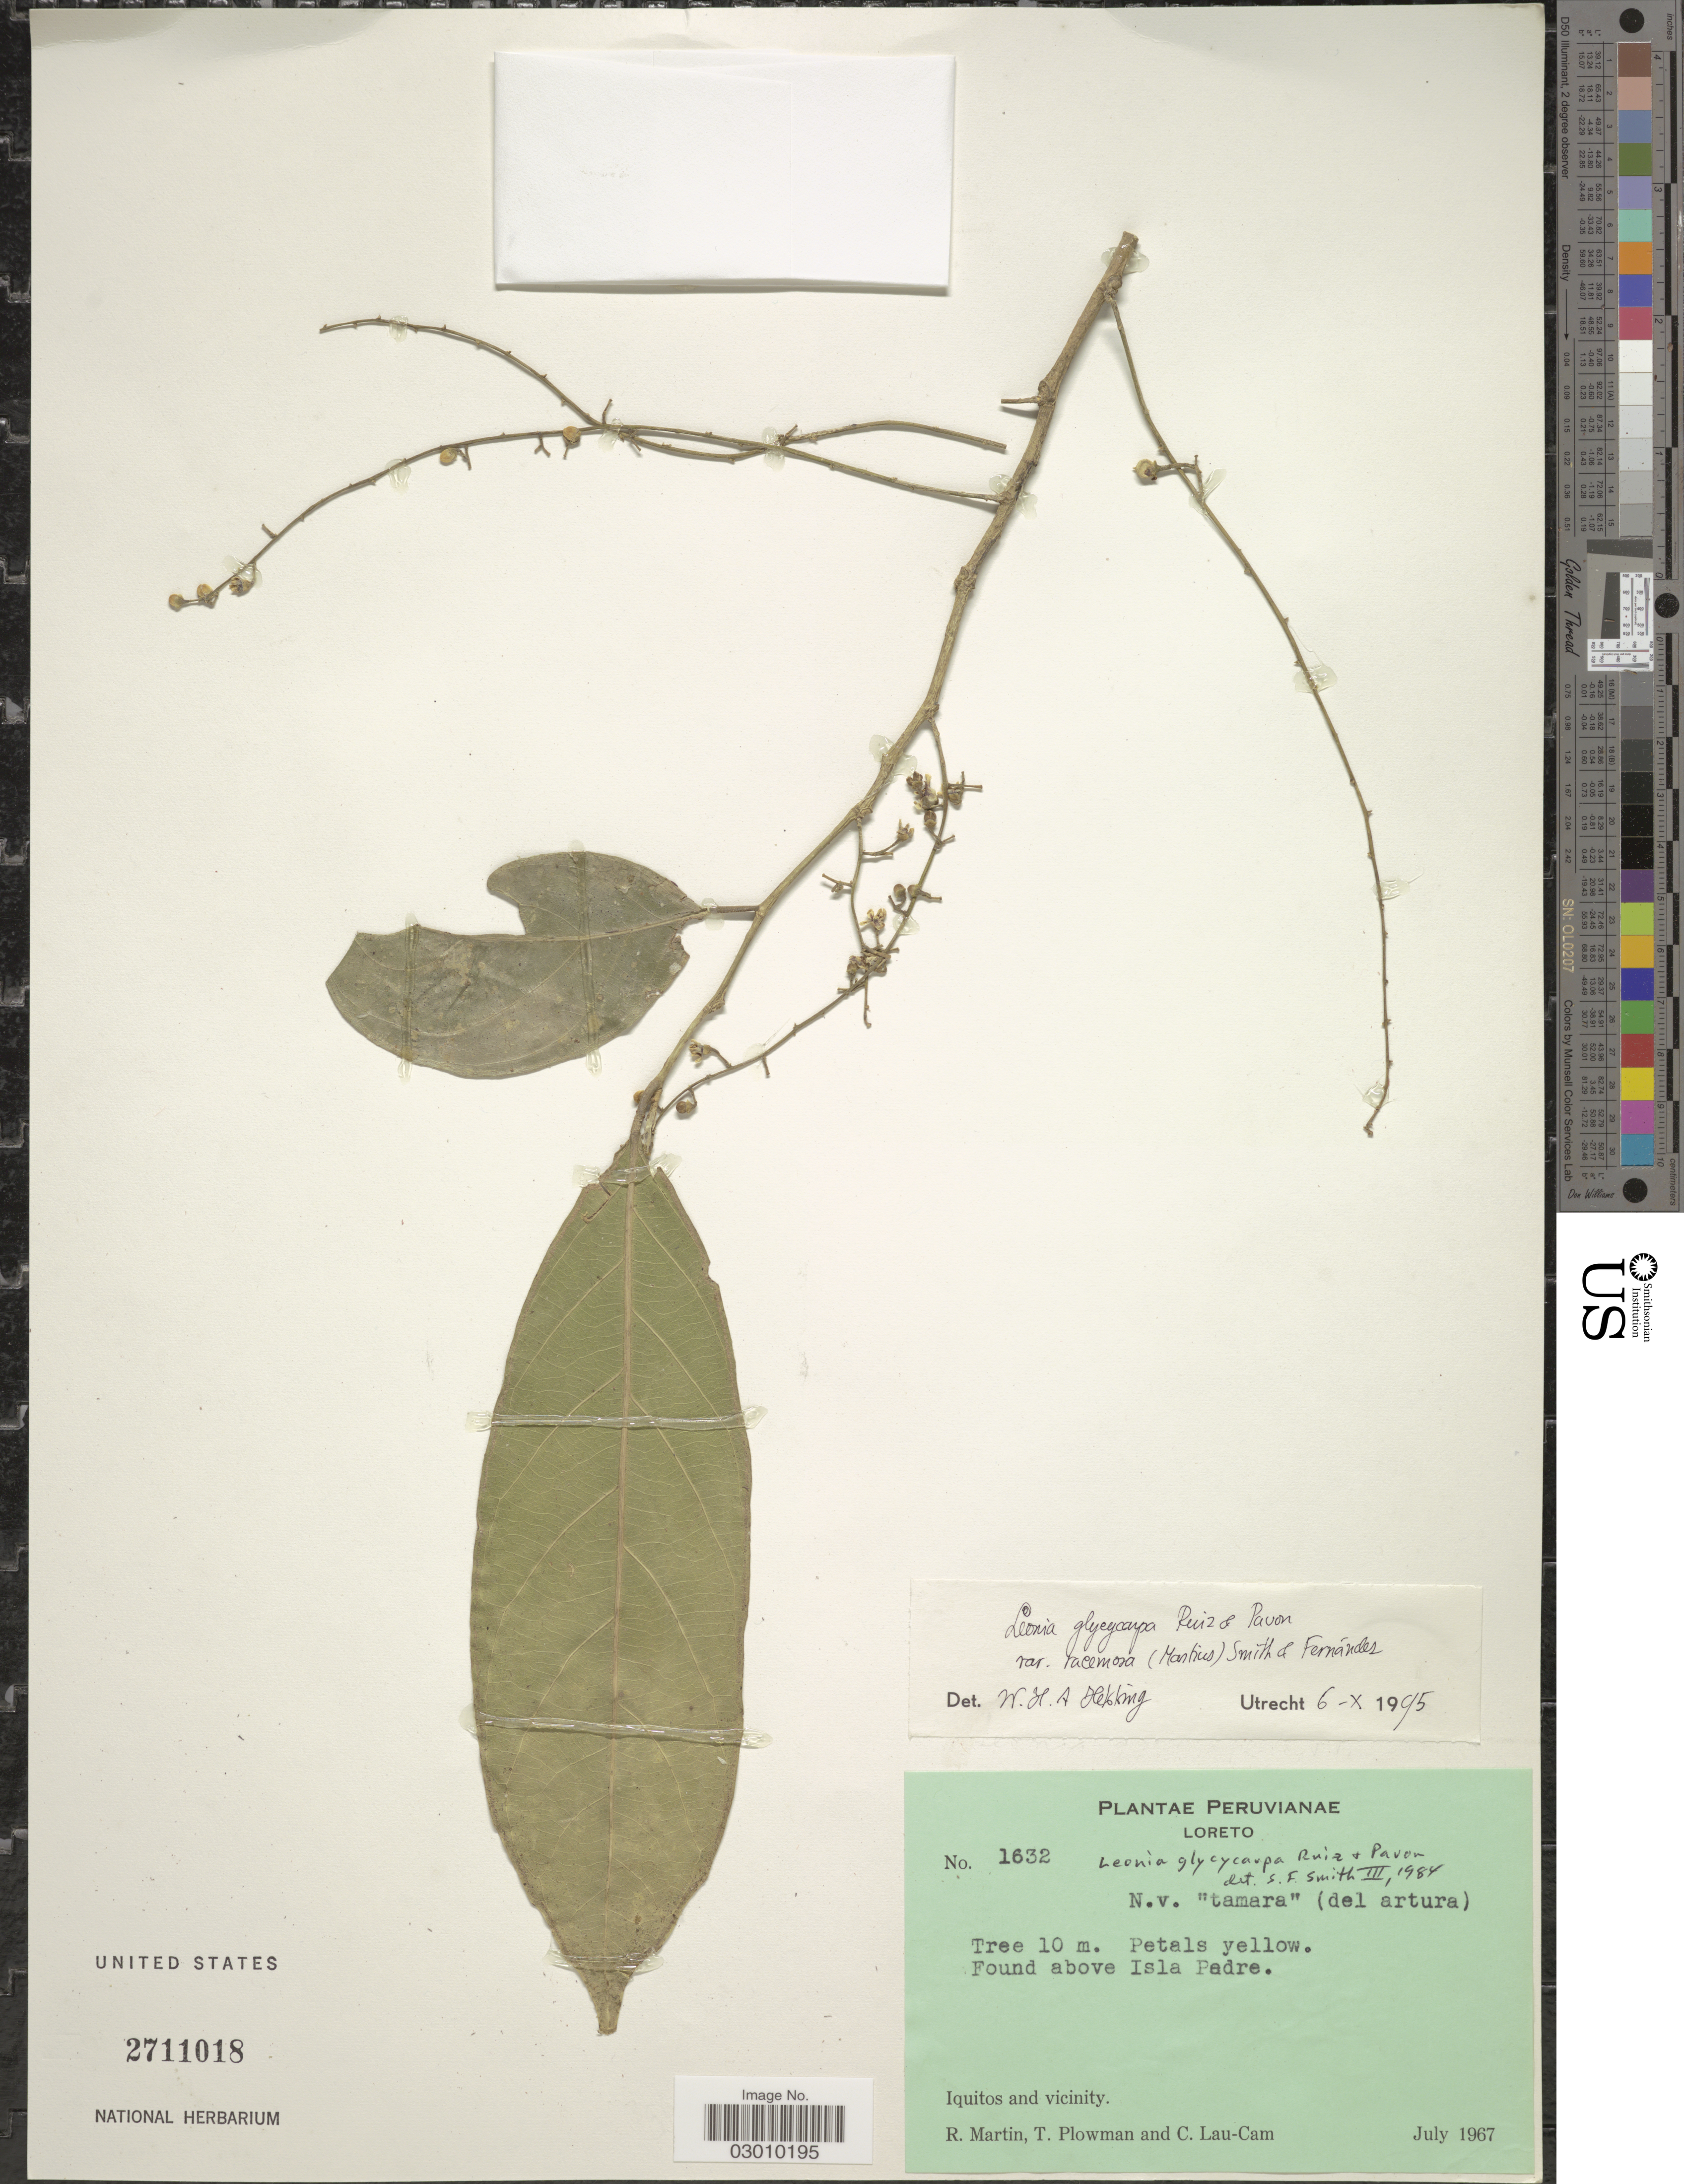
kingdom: Plantae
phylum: Tracheophyta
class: Magnoliopsida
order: Malpighiales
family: Violaceae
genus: Leonia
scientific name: Leonia glycycarpa var. racemosa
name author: (Mart.) L.B. Sm. & A. Fernández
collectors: R. Martin, T. Plowman & C. Lau-Cam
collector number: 1632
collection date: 1967-07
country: Peru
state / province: Loreto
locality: Found above Isla Padre. Iquitos and vicinity.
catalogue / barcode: US 2711018